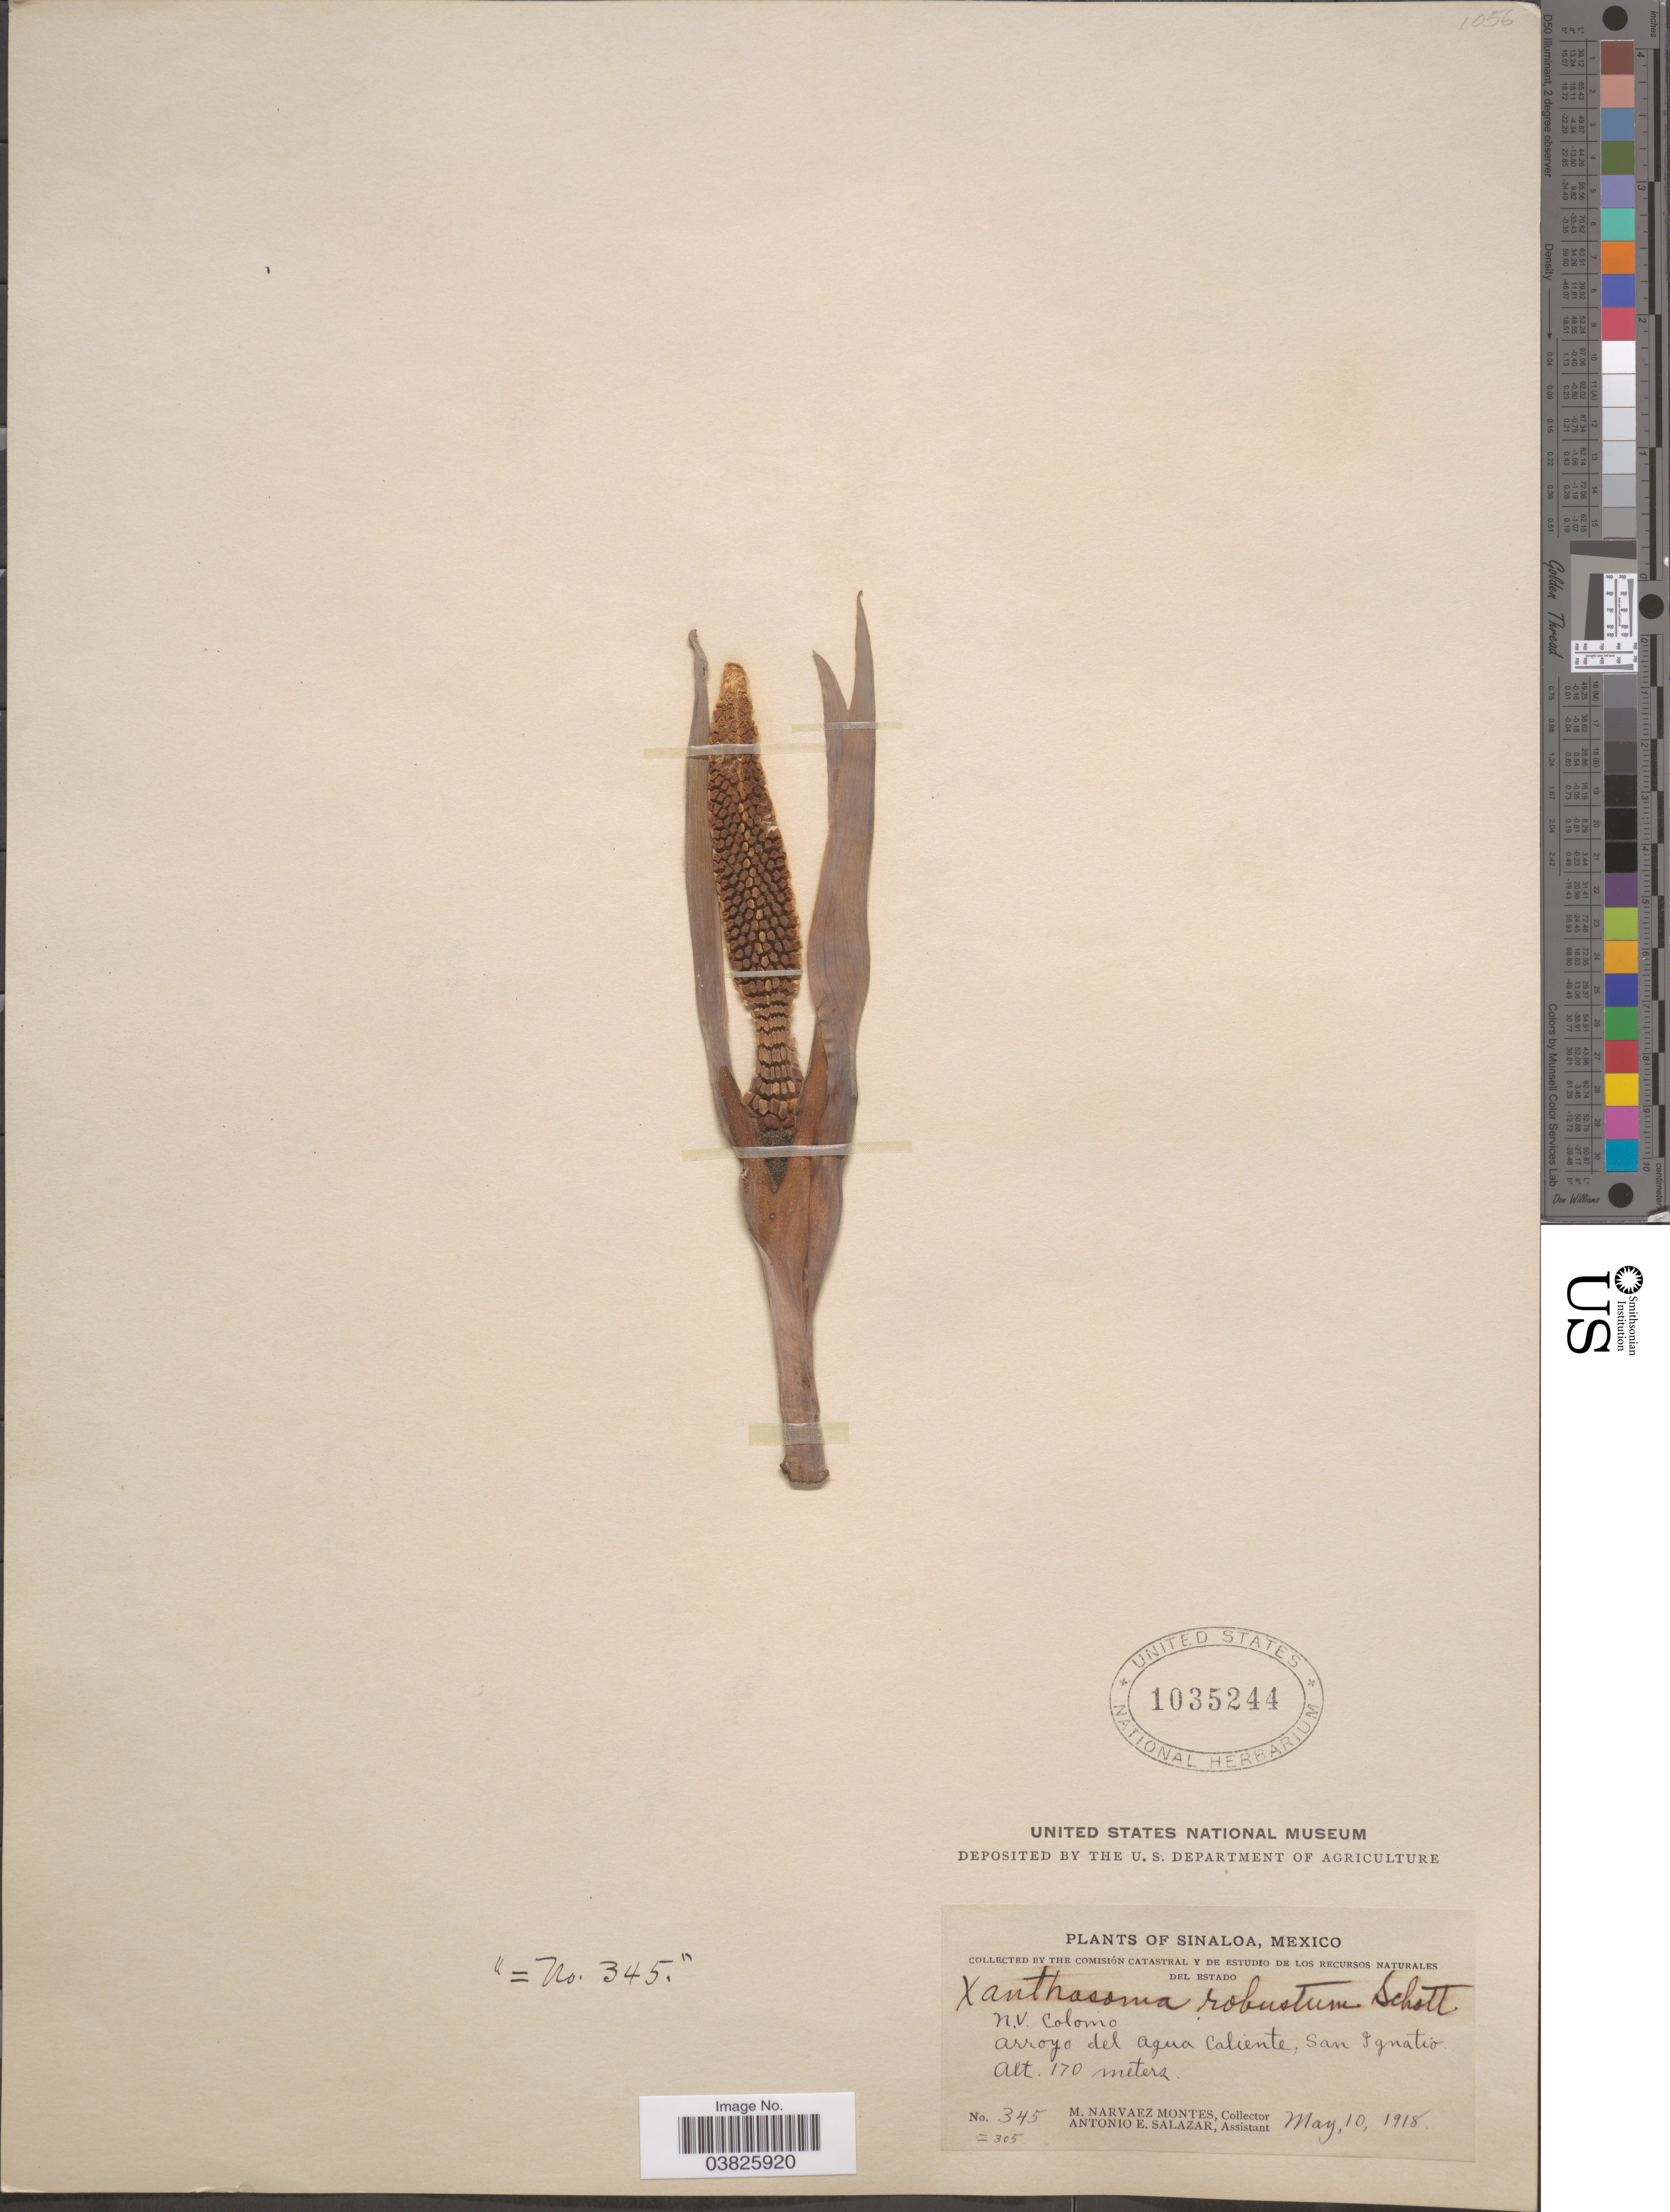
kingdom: Plantae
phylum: Tracheophyta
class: Liliopsida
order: Alismatales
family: Araceae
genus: Xanthosoma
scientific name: Xanthosoma robustum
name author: Schott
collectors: M. Narvaez-Montes & A. E. Salazar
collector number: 345=305?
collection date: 1918-05-10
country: Mexico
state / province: Sinaloa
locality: Arroyo del Agua Caliente, San Ignatio.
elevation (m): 170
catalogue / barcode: US 1035244